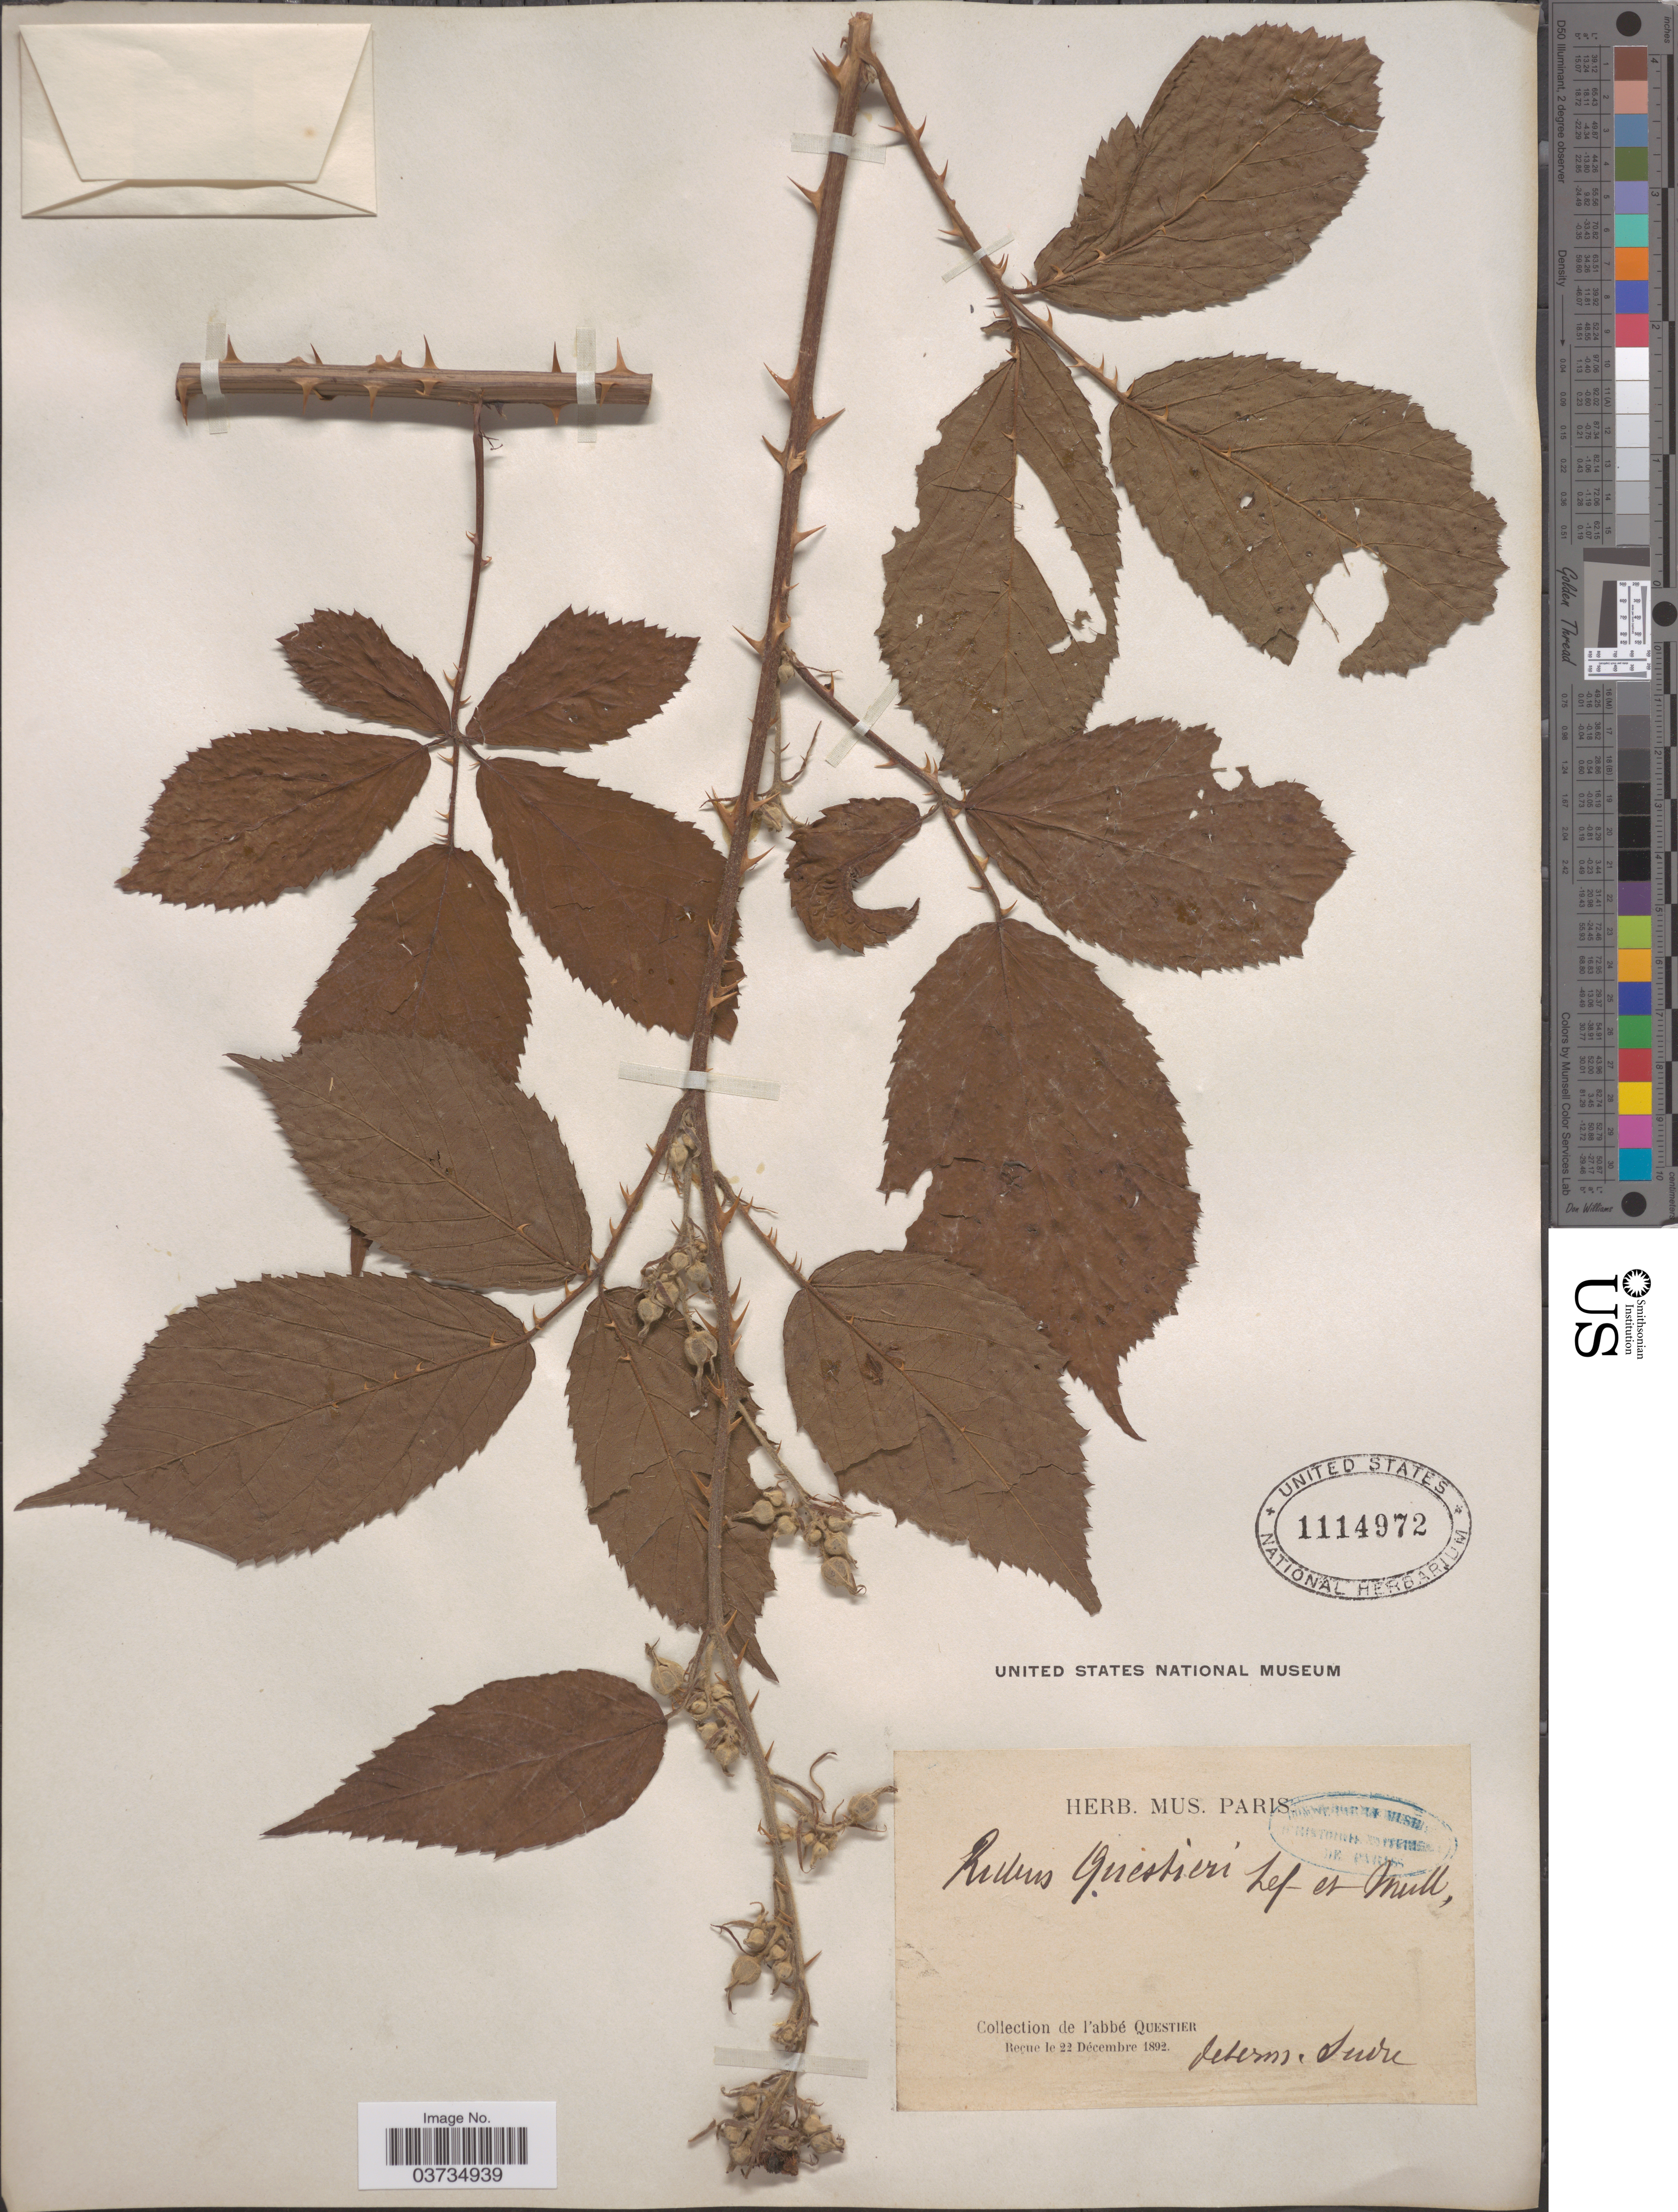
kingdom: Plantae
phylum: Tracheophyta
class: Magnoliopsida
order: Rosales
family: Rosaceae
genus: Rubus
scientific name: Rubus questieri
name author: Lefèvre & P.J. Müll.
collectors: A. Questier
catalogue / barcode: US 1114972